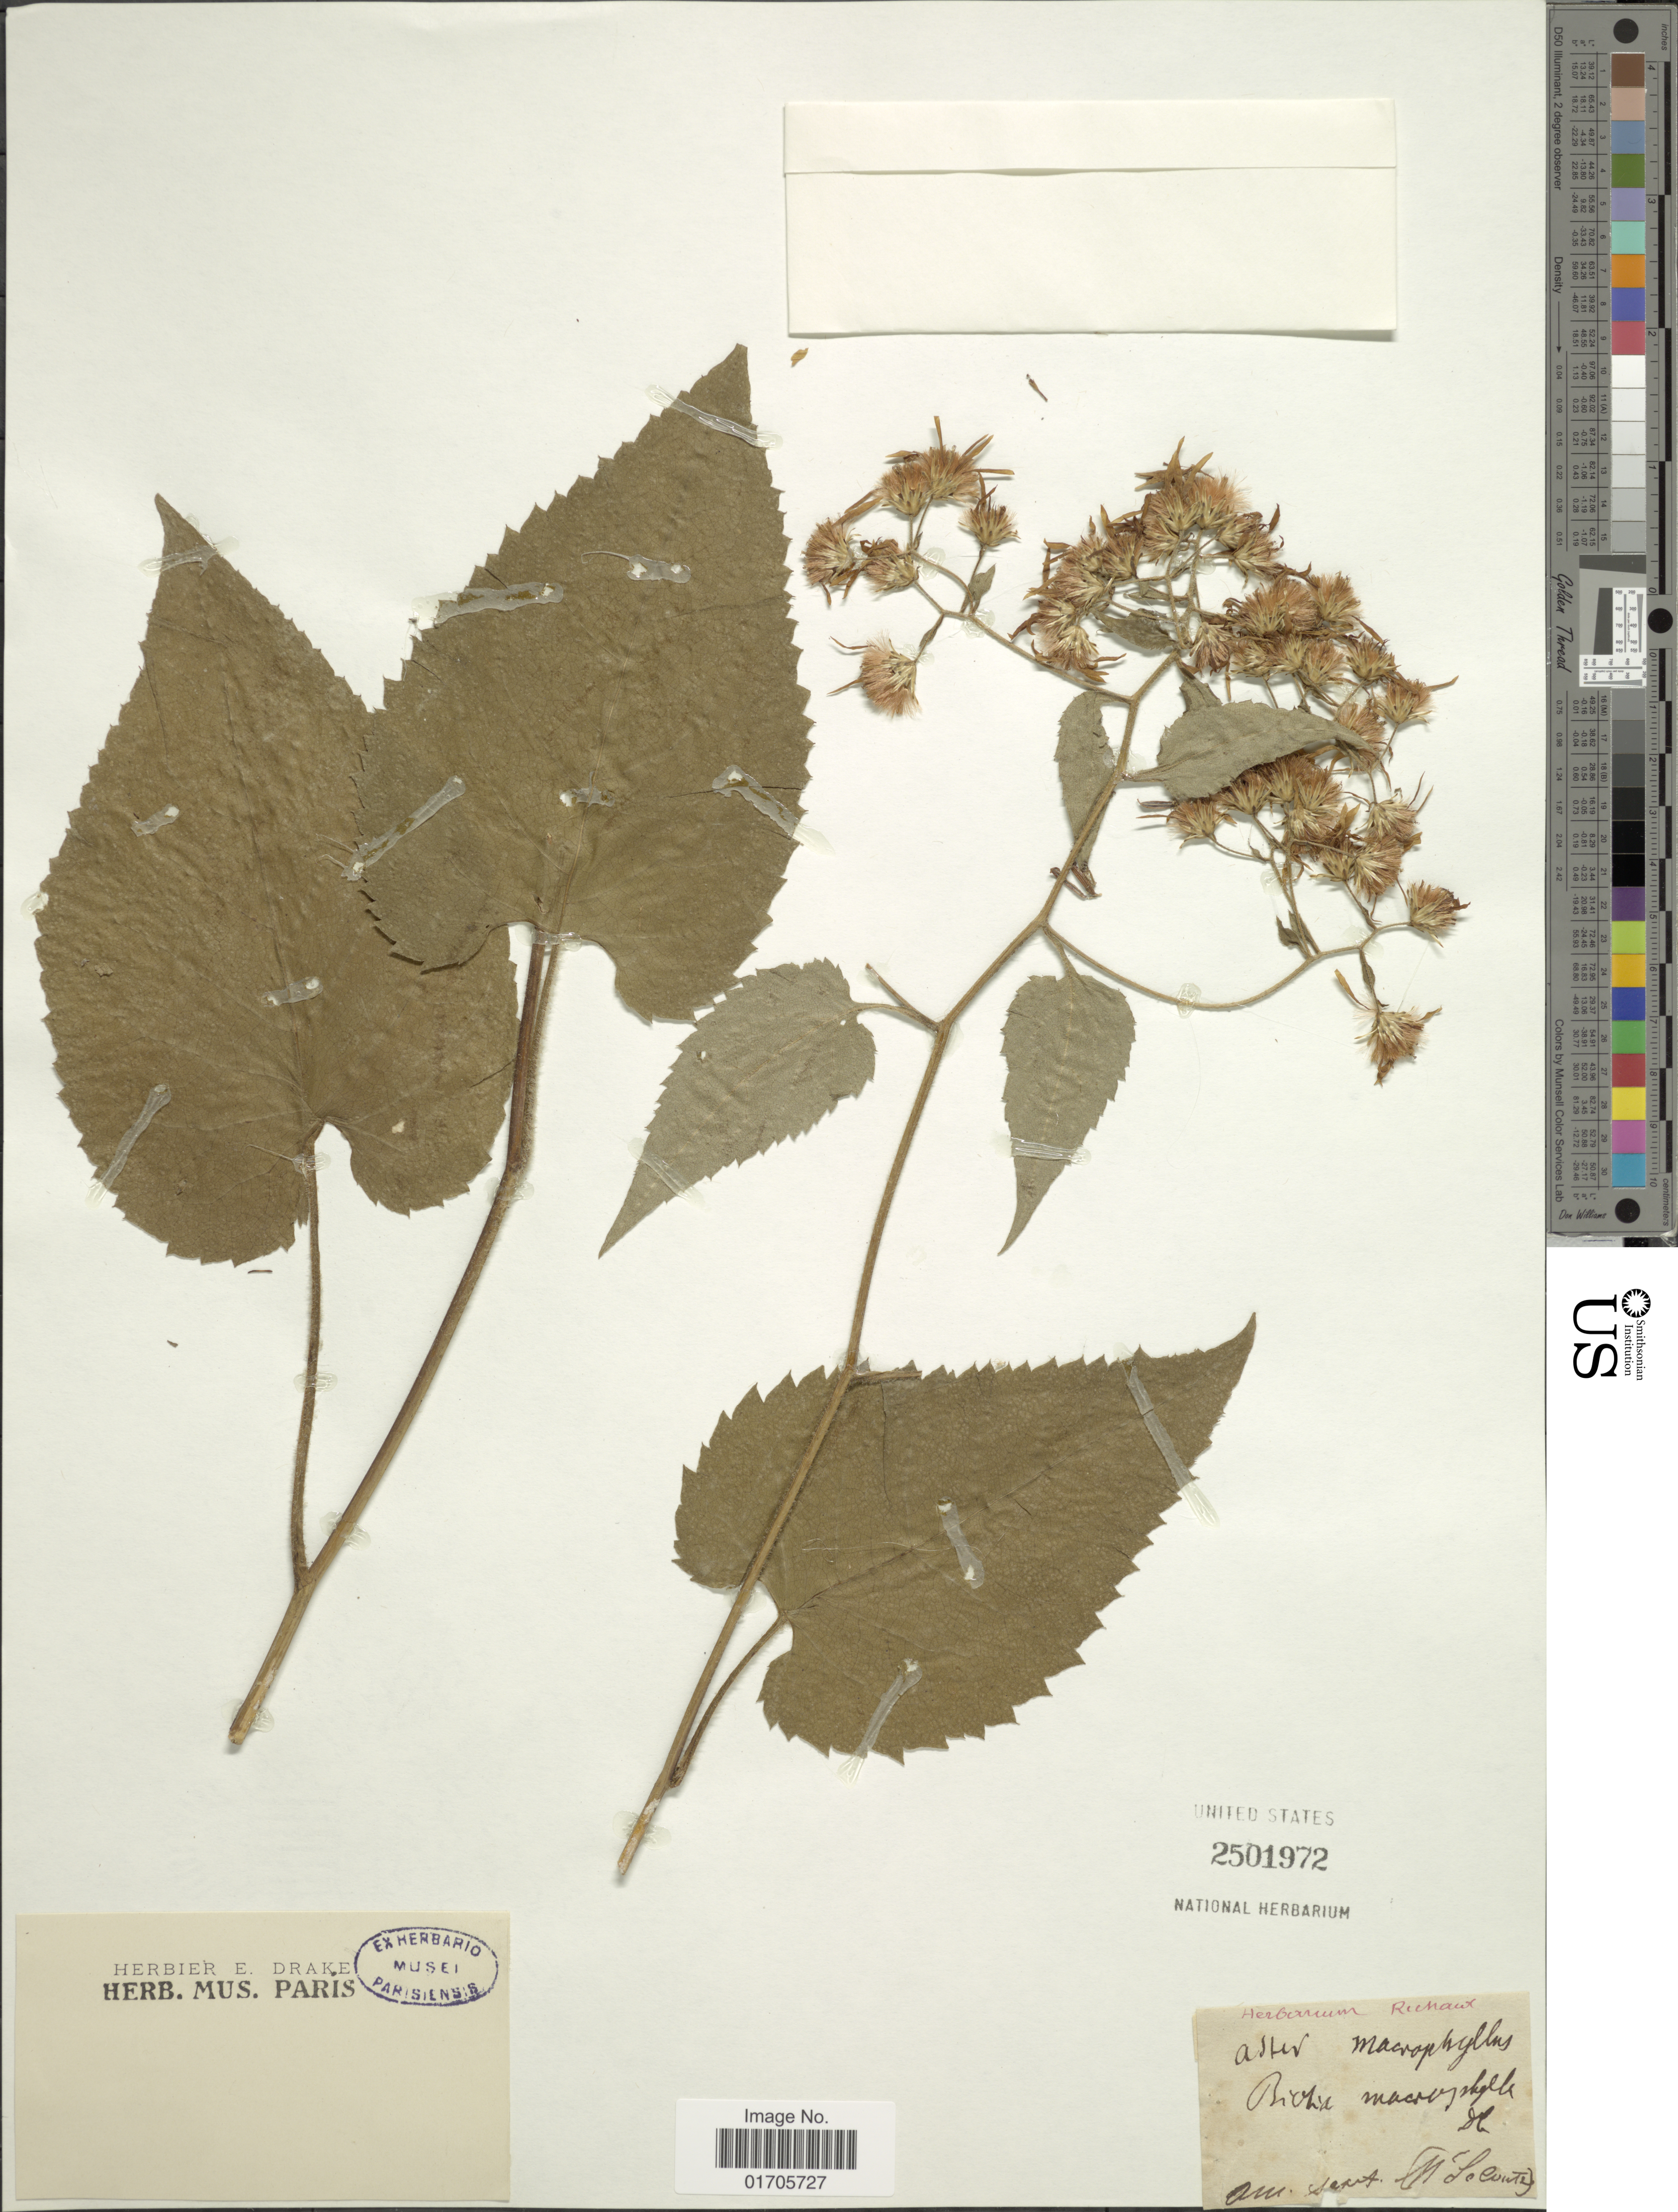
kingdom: Plantae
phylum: Tracheophyta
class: Magnoliopsida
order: Asterales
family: Asteraceae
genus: Eurybia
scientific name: Eurybia macrophylla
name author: (L.) Cass.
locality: Am. septr. [interpreted]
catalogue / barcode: US 2501972